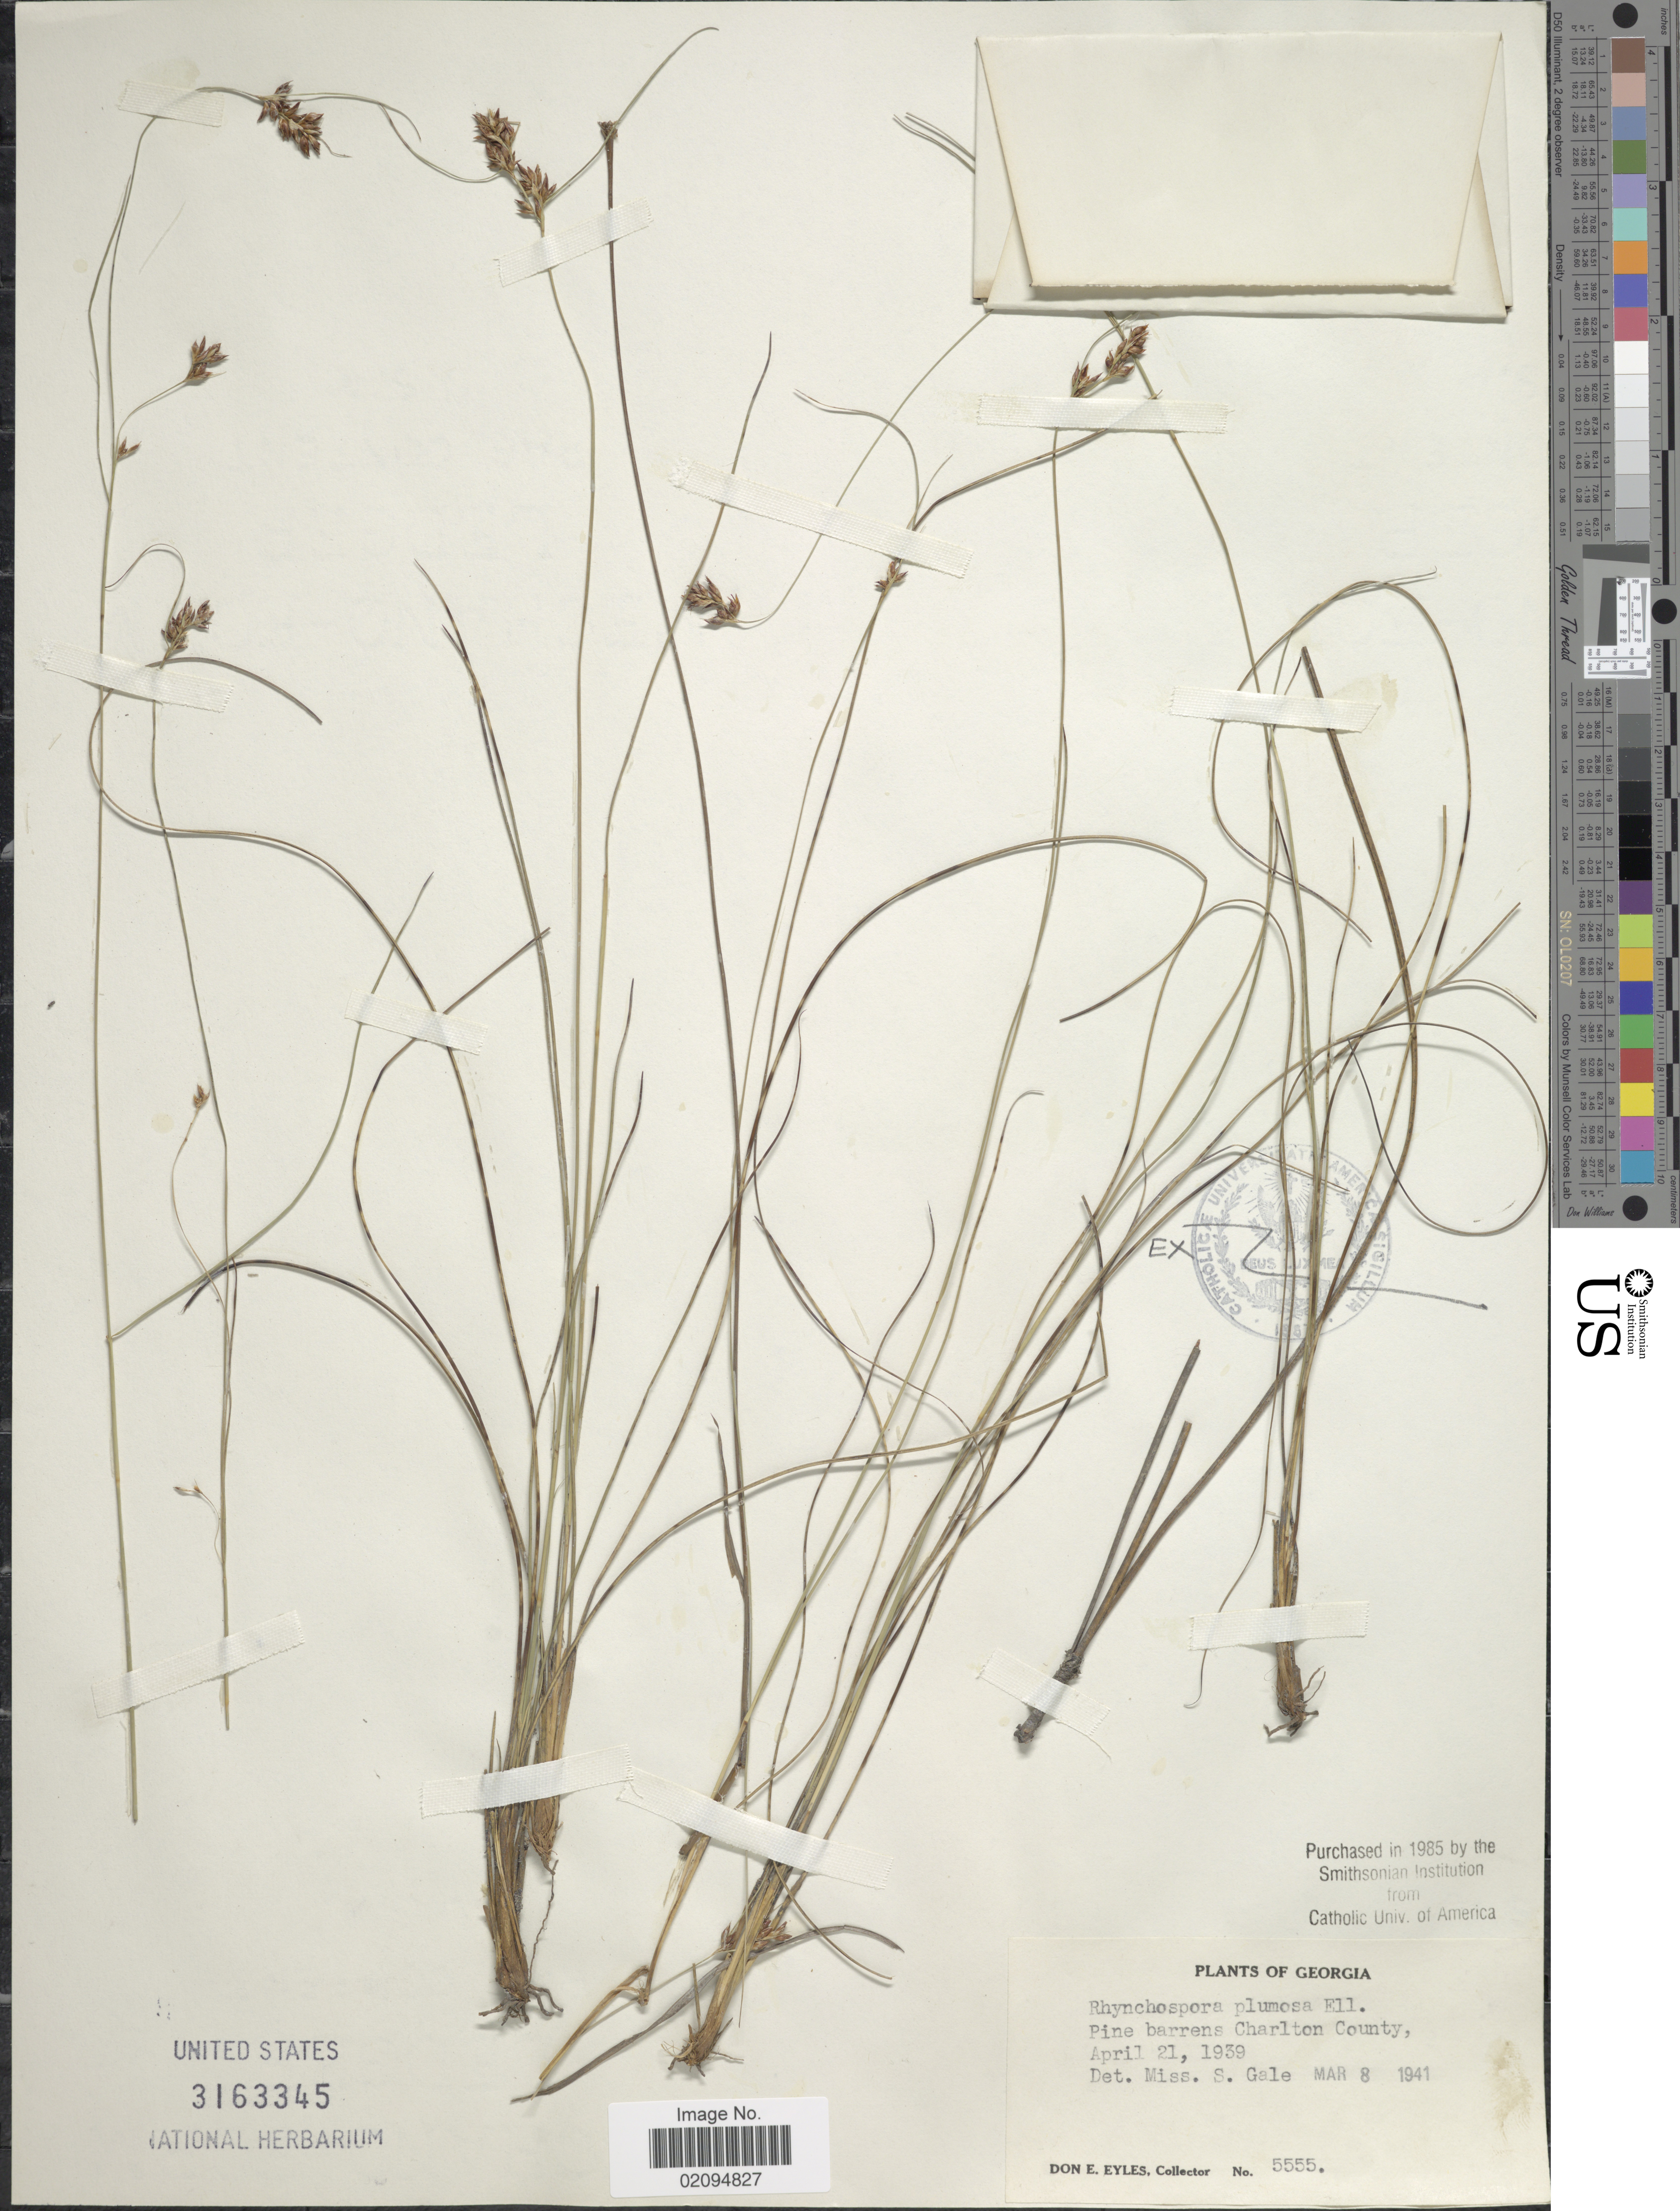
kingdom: Plantae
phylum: Tracheophyta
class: Liliopsida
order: Poales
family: Cyperaceae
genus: Rhynchospora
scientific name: Rhynchospora plumosa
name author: Elliott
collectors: D. Eyles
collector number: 5555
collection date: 1939-04-21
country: United States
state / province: Georgia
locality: Charlton County.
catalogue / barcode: US 3163345